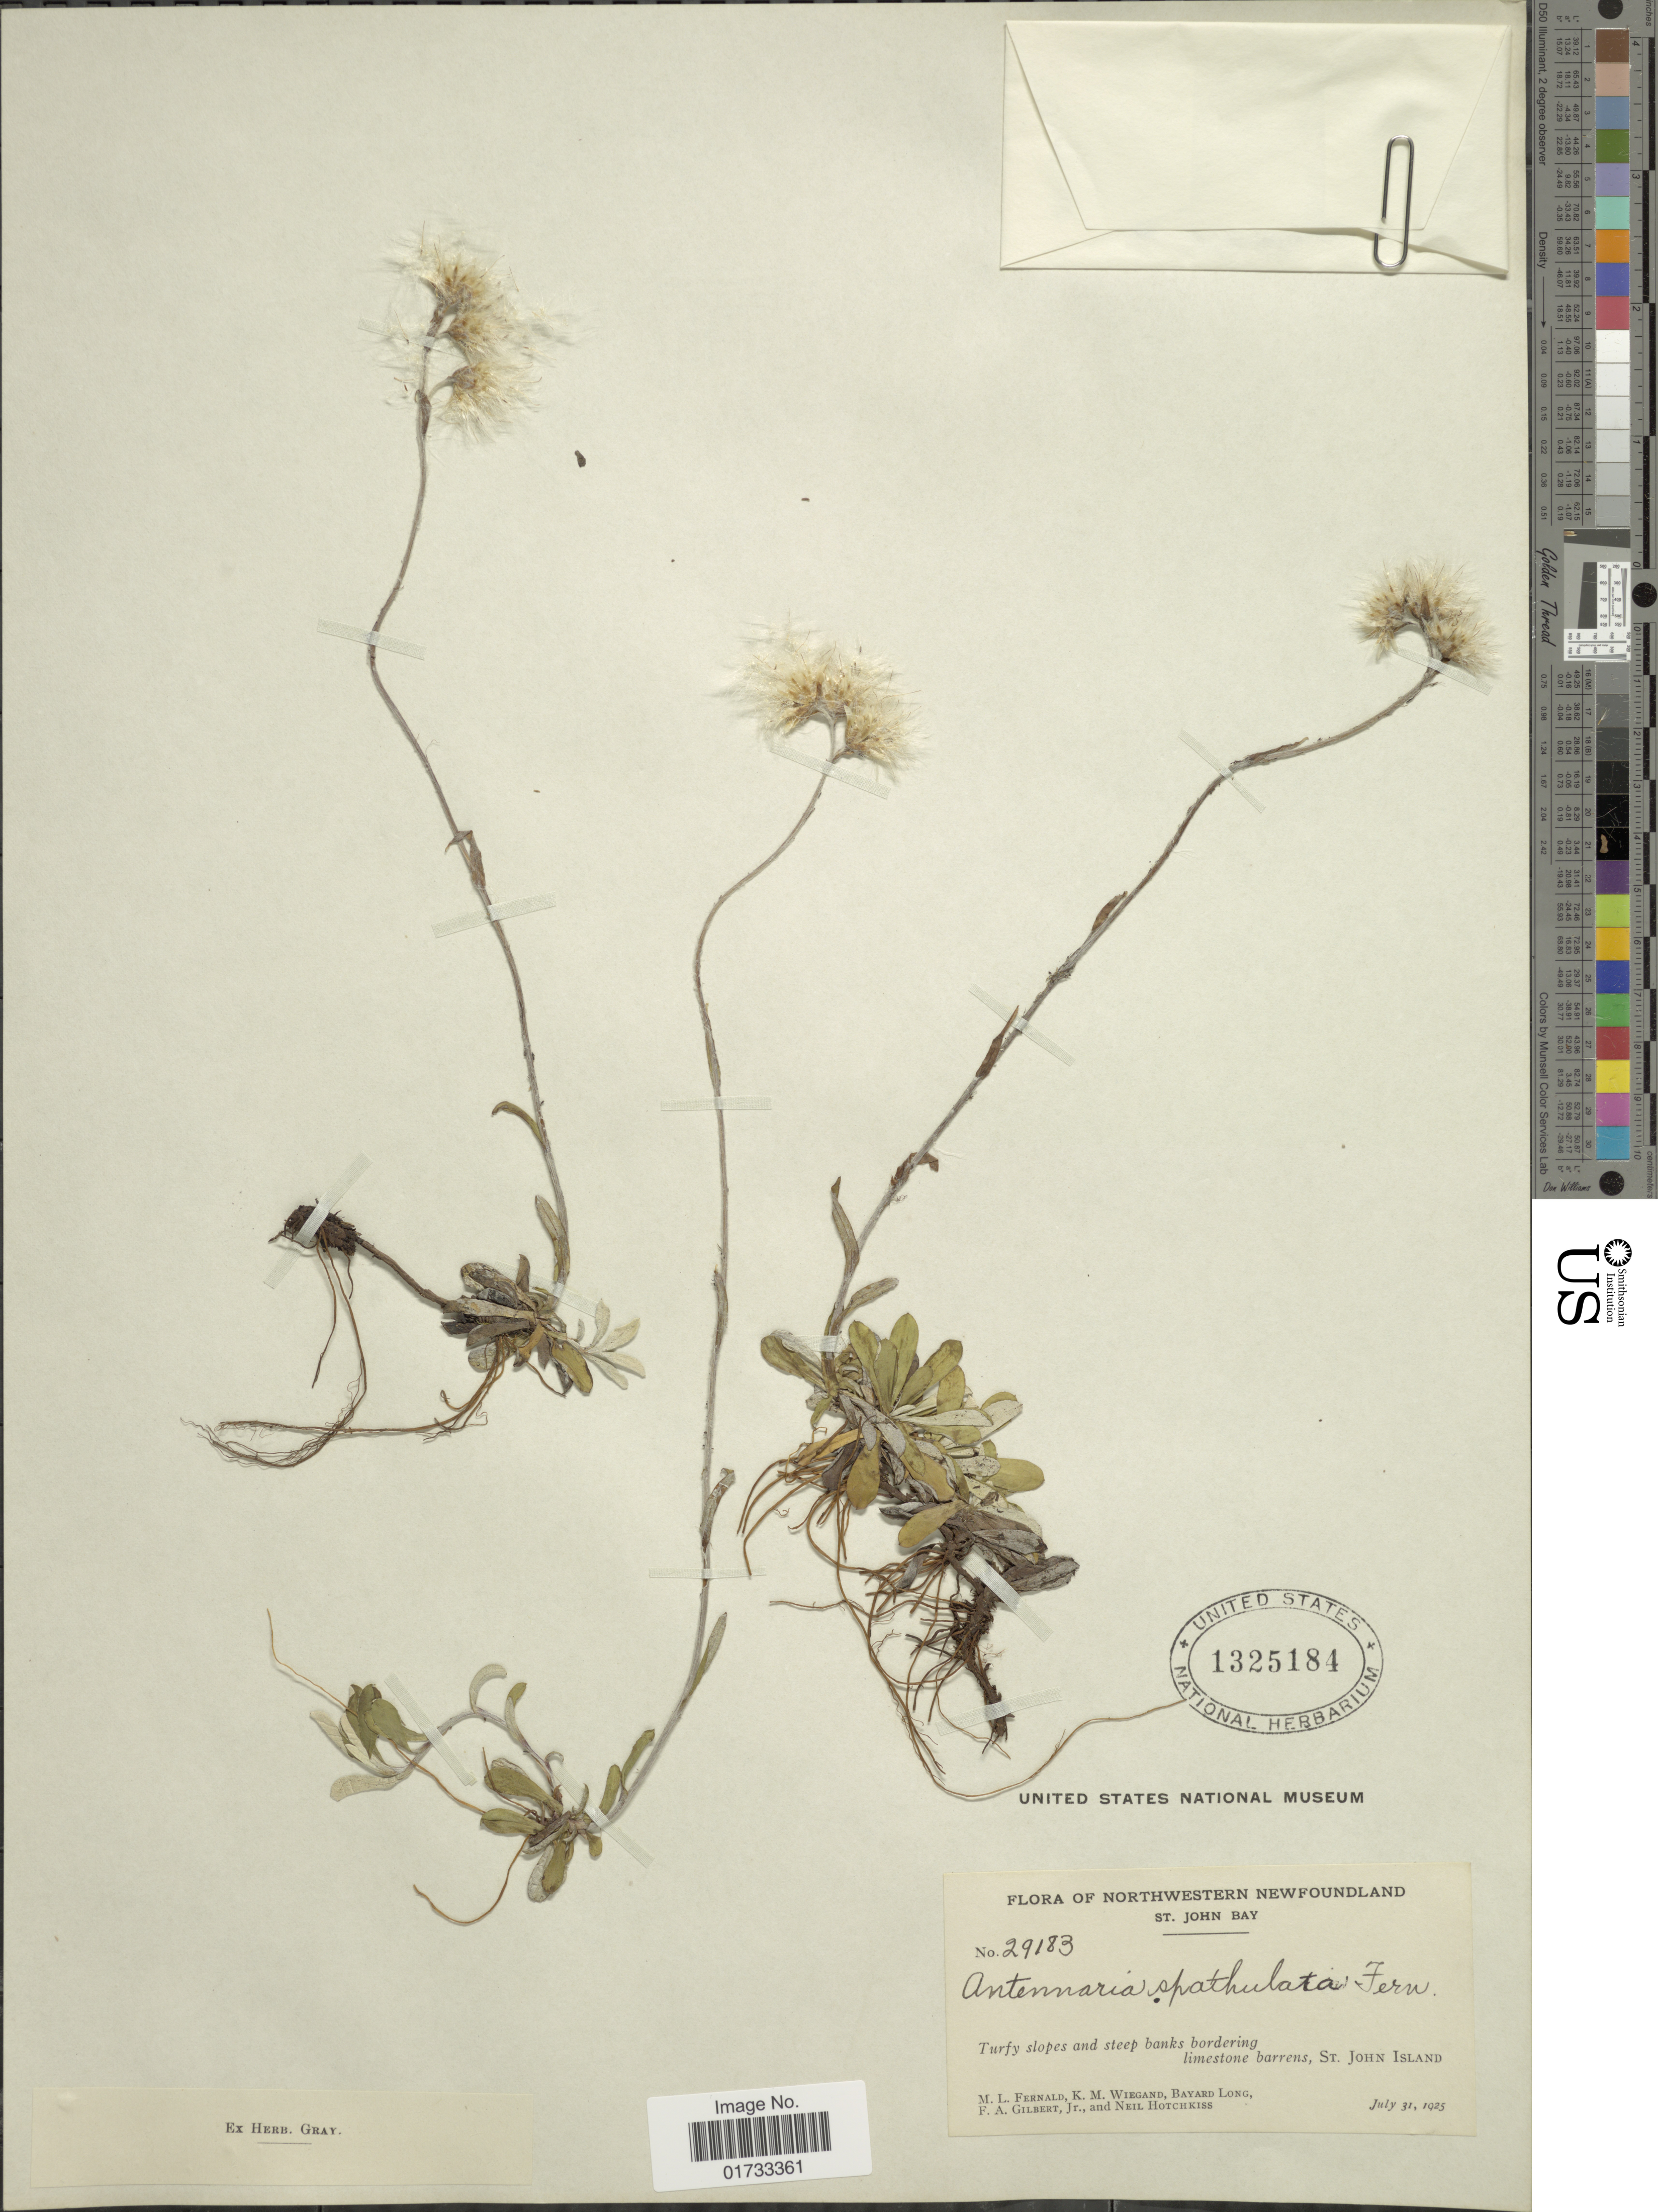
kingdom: Plantae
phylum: Tracheophyta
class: Magnoliopsida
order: Asterales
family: Asteraceae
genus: Antennaria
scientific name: Antennaria spathulata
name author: (Fernald) Fernald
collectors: M. L. Fernald, K. M. Wiegand, B. Long, F. A. Gilbert & N. Hotchkiss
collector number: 29183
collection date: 1925-07-31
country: Canada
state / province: Newfoundland and Labrador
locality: Northwestern Newfoundland, St. John Bay, Turfy slopes and steep banks boredering limestone barrens, St. John Island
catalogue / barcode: US 1325184